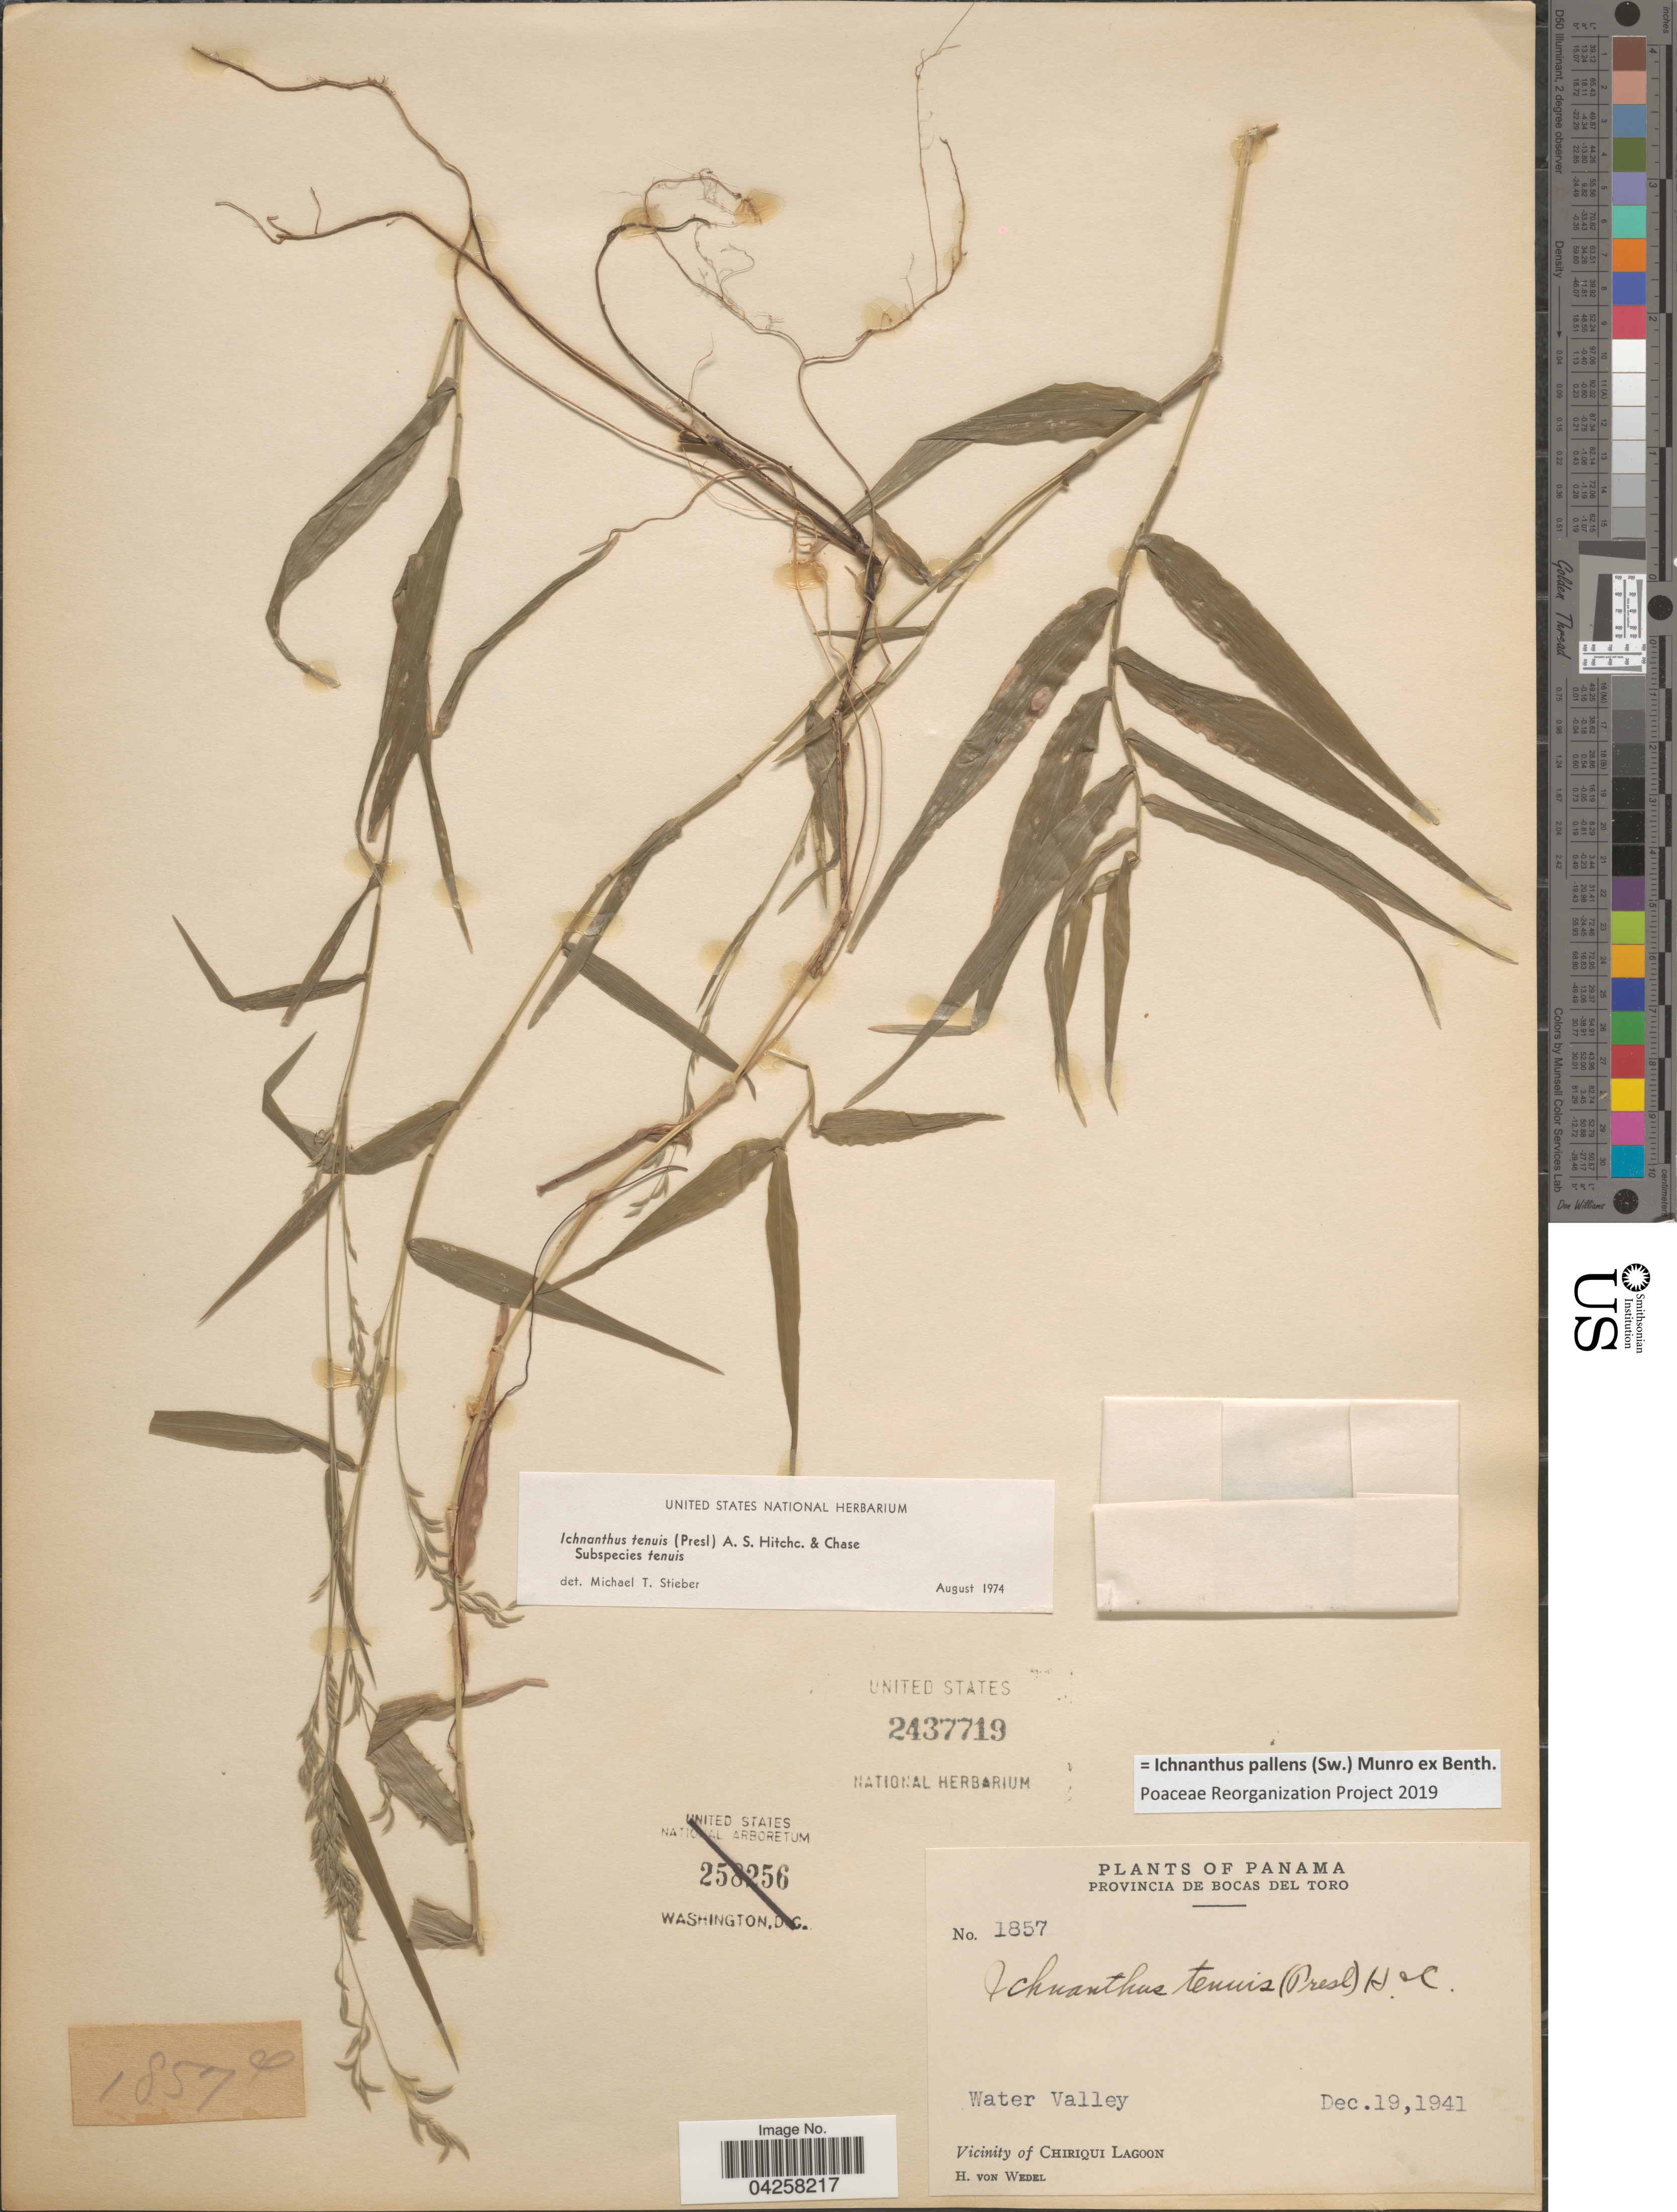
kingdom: Plantae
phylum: Tracheophyta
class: Liliopsida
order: Poales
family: Poaceae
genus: Ichnanthus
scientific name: Ichnanthus tenuis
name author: (J. Presl) Hitchc. & Chase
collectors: H. von Wedel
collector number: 1857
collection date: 1941-12-19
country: Panama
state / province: Bocas del Toro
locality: Water Valley. Vicinity of Chiriqui Lagoon.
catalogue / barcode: US 2437719